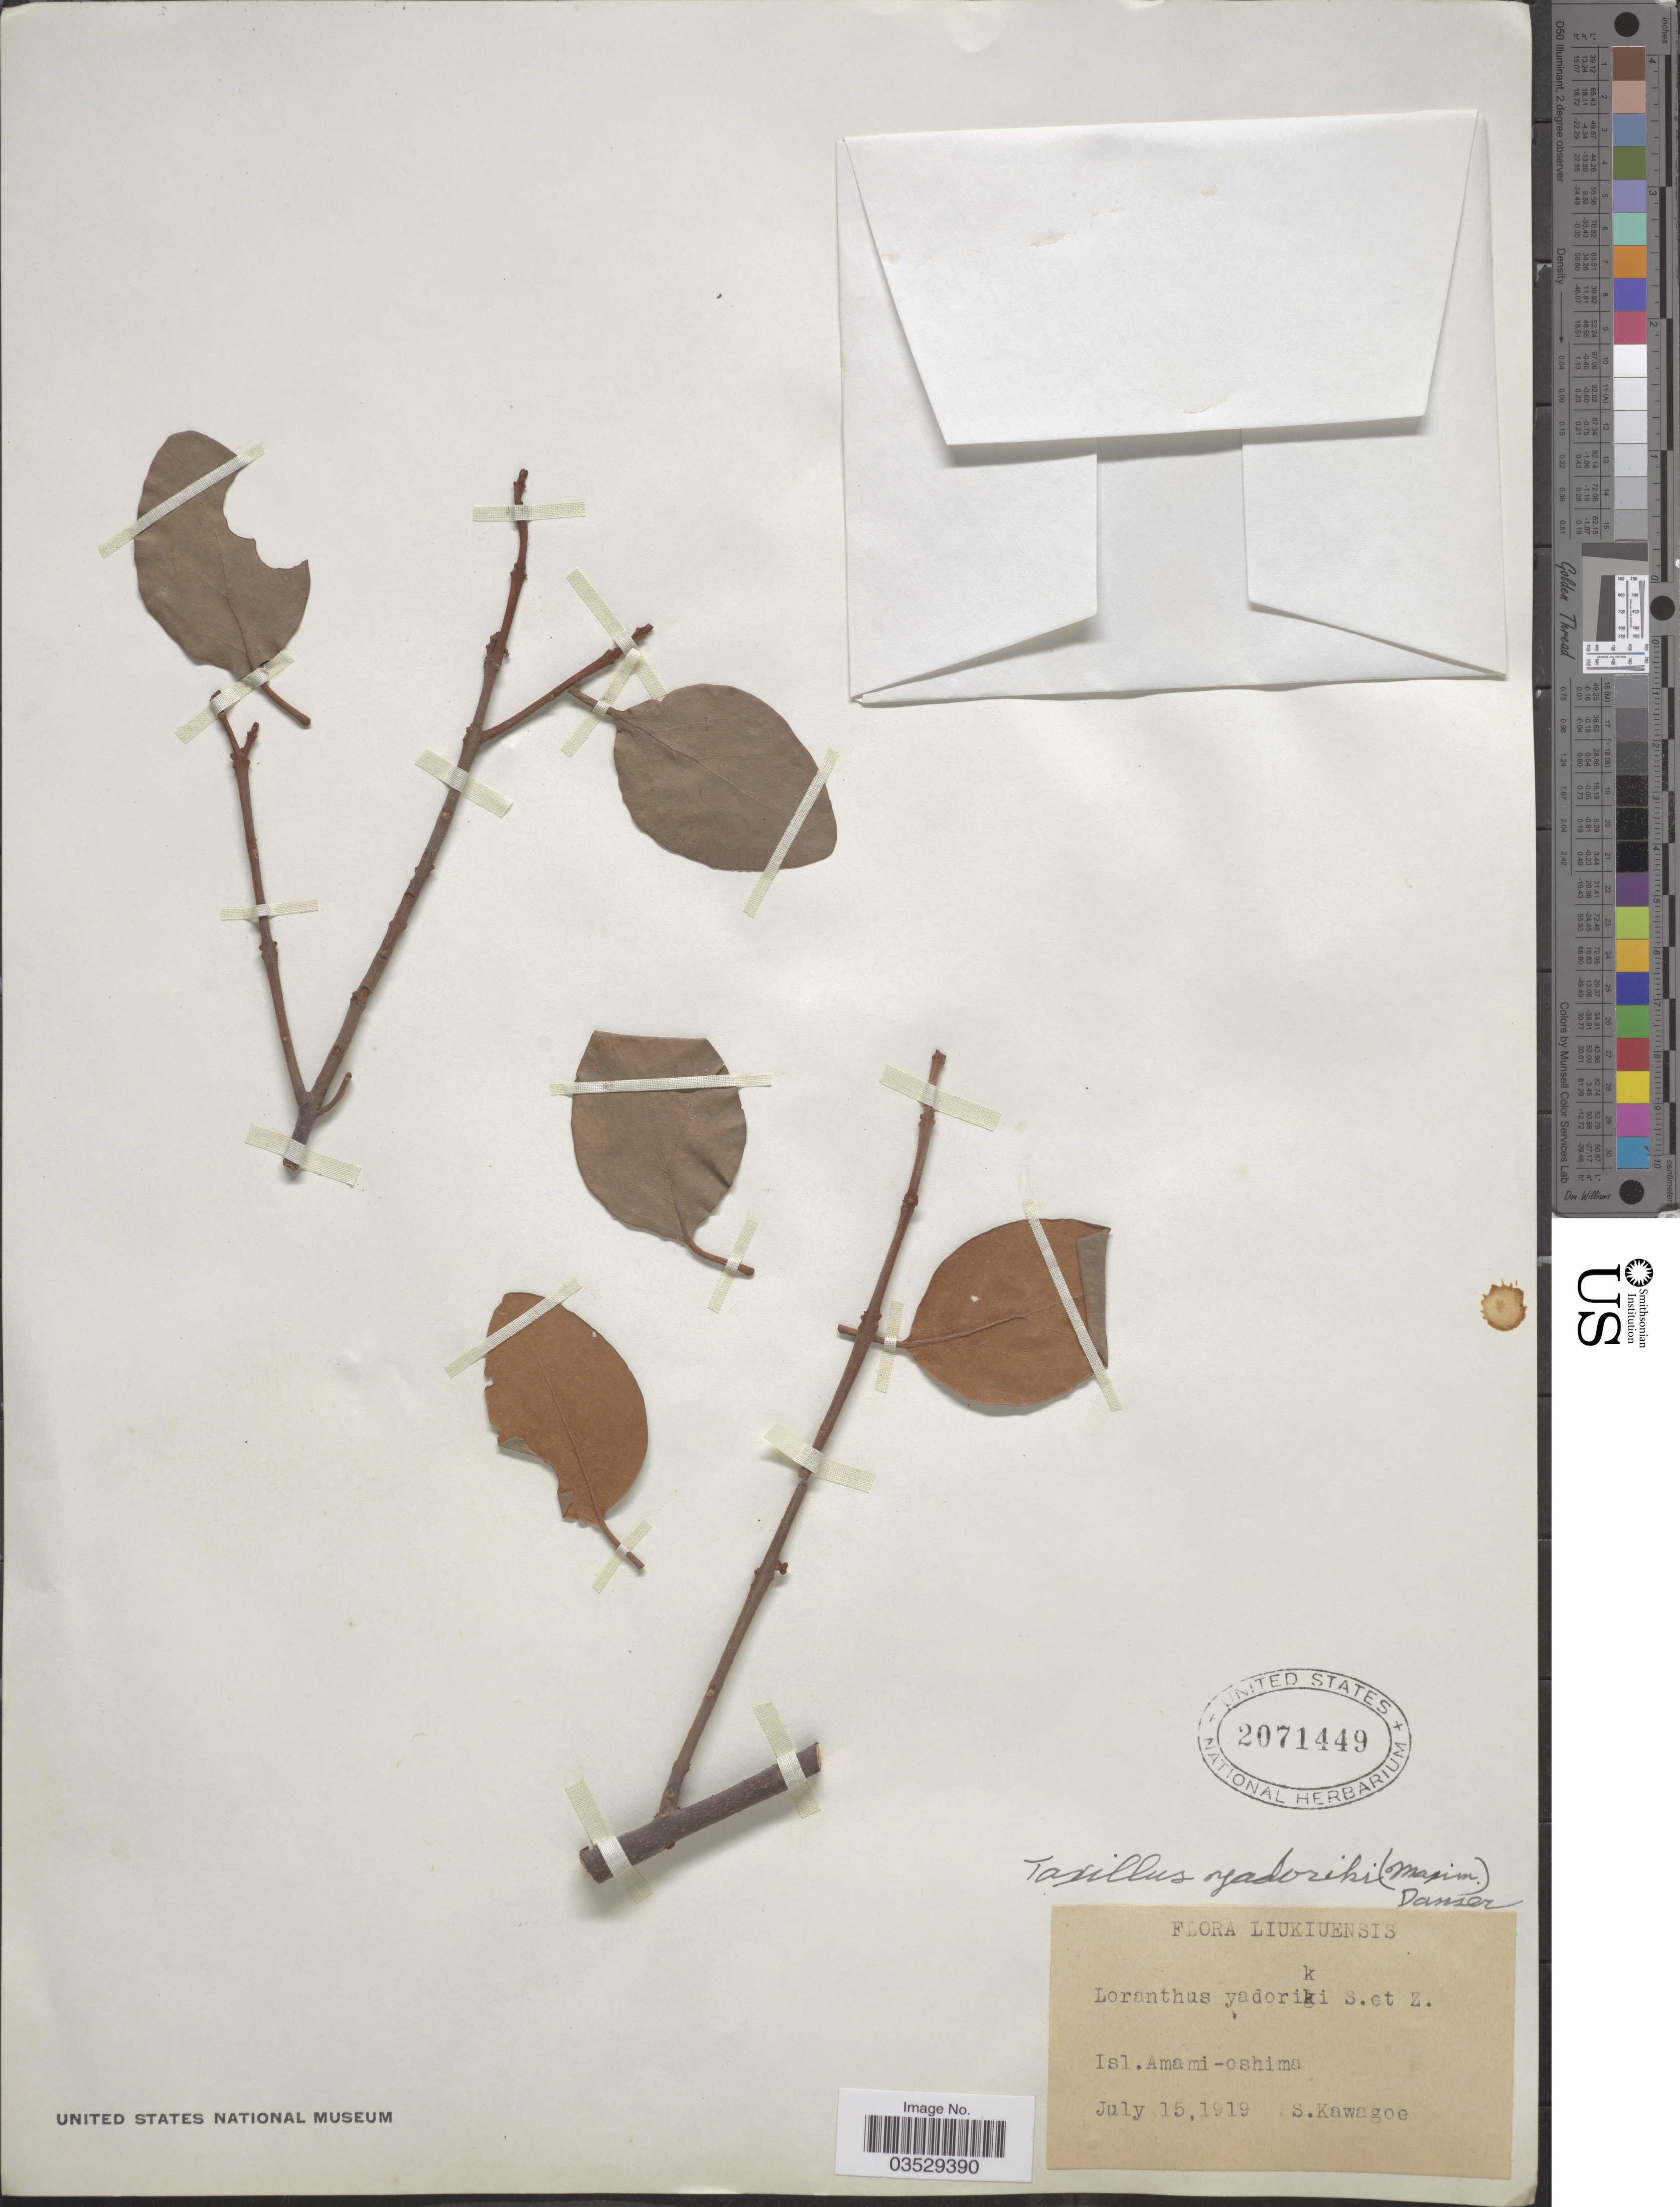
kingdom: Plantae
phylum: Tracheophyta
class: Magnoliopsida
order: Santalales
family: Loranthaceae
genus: Taxillus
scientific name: Taxillus yadoriki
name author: (Maxim.) Danser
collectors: S. Kawagoe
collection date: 1919-07-15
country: Japan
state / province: Okinawa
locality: Isl. Amami - oshima. Liukiuensis.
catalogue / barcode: US 2071449